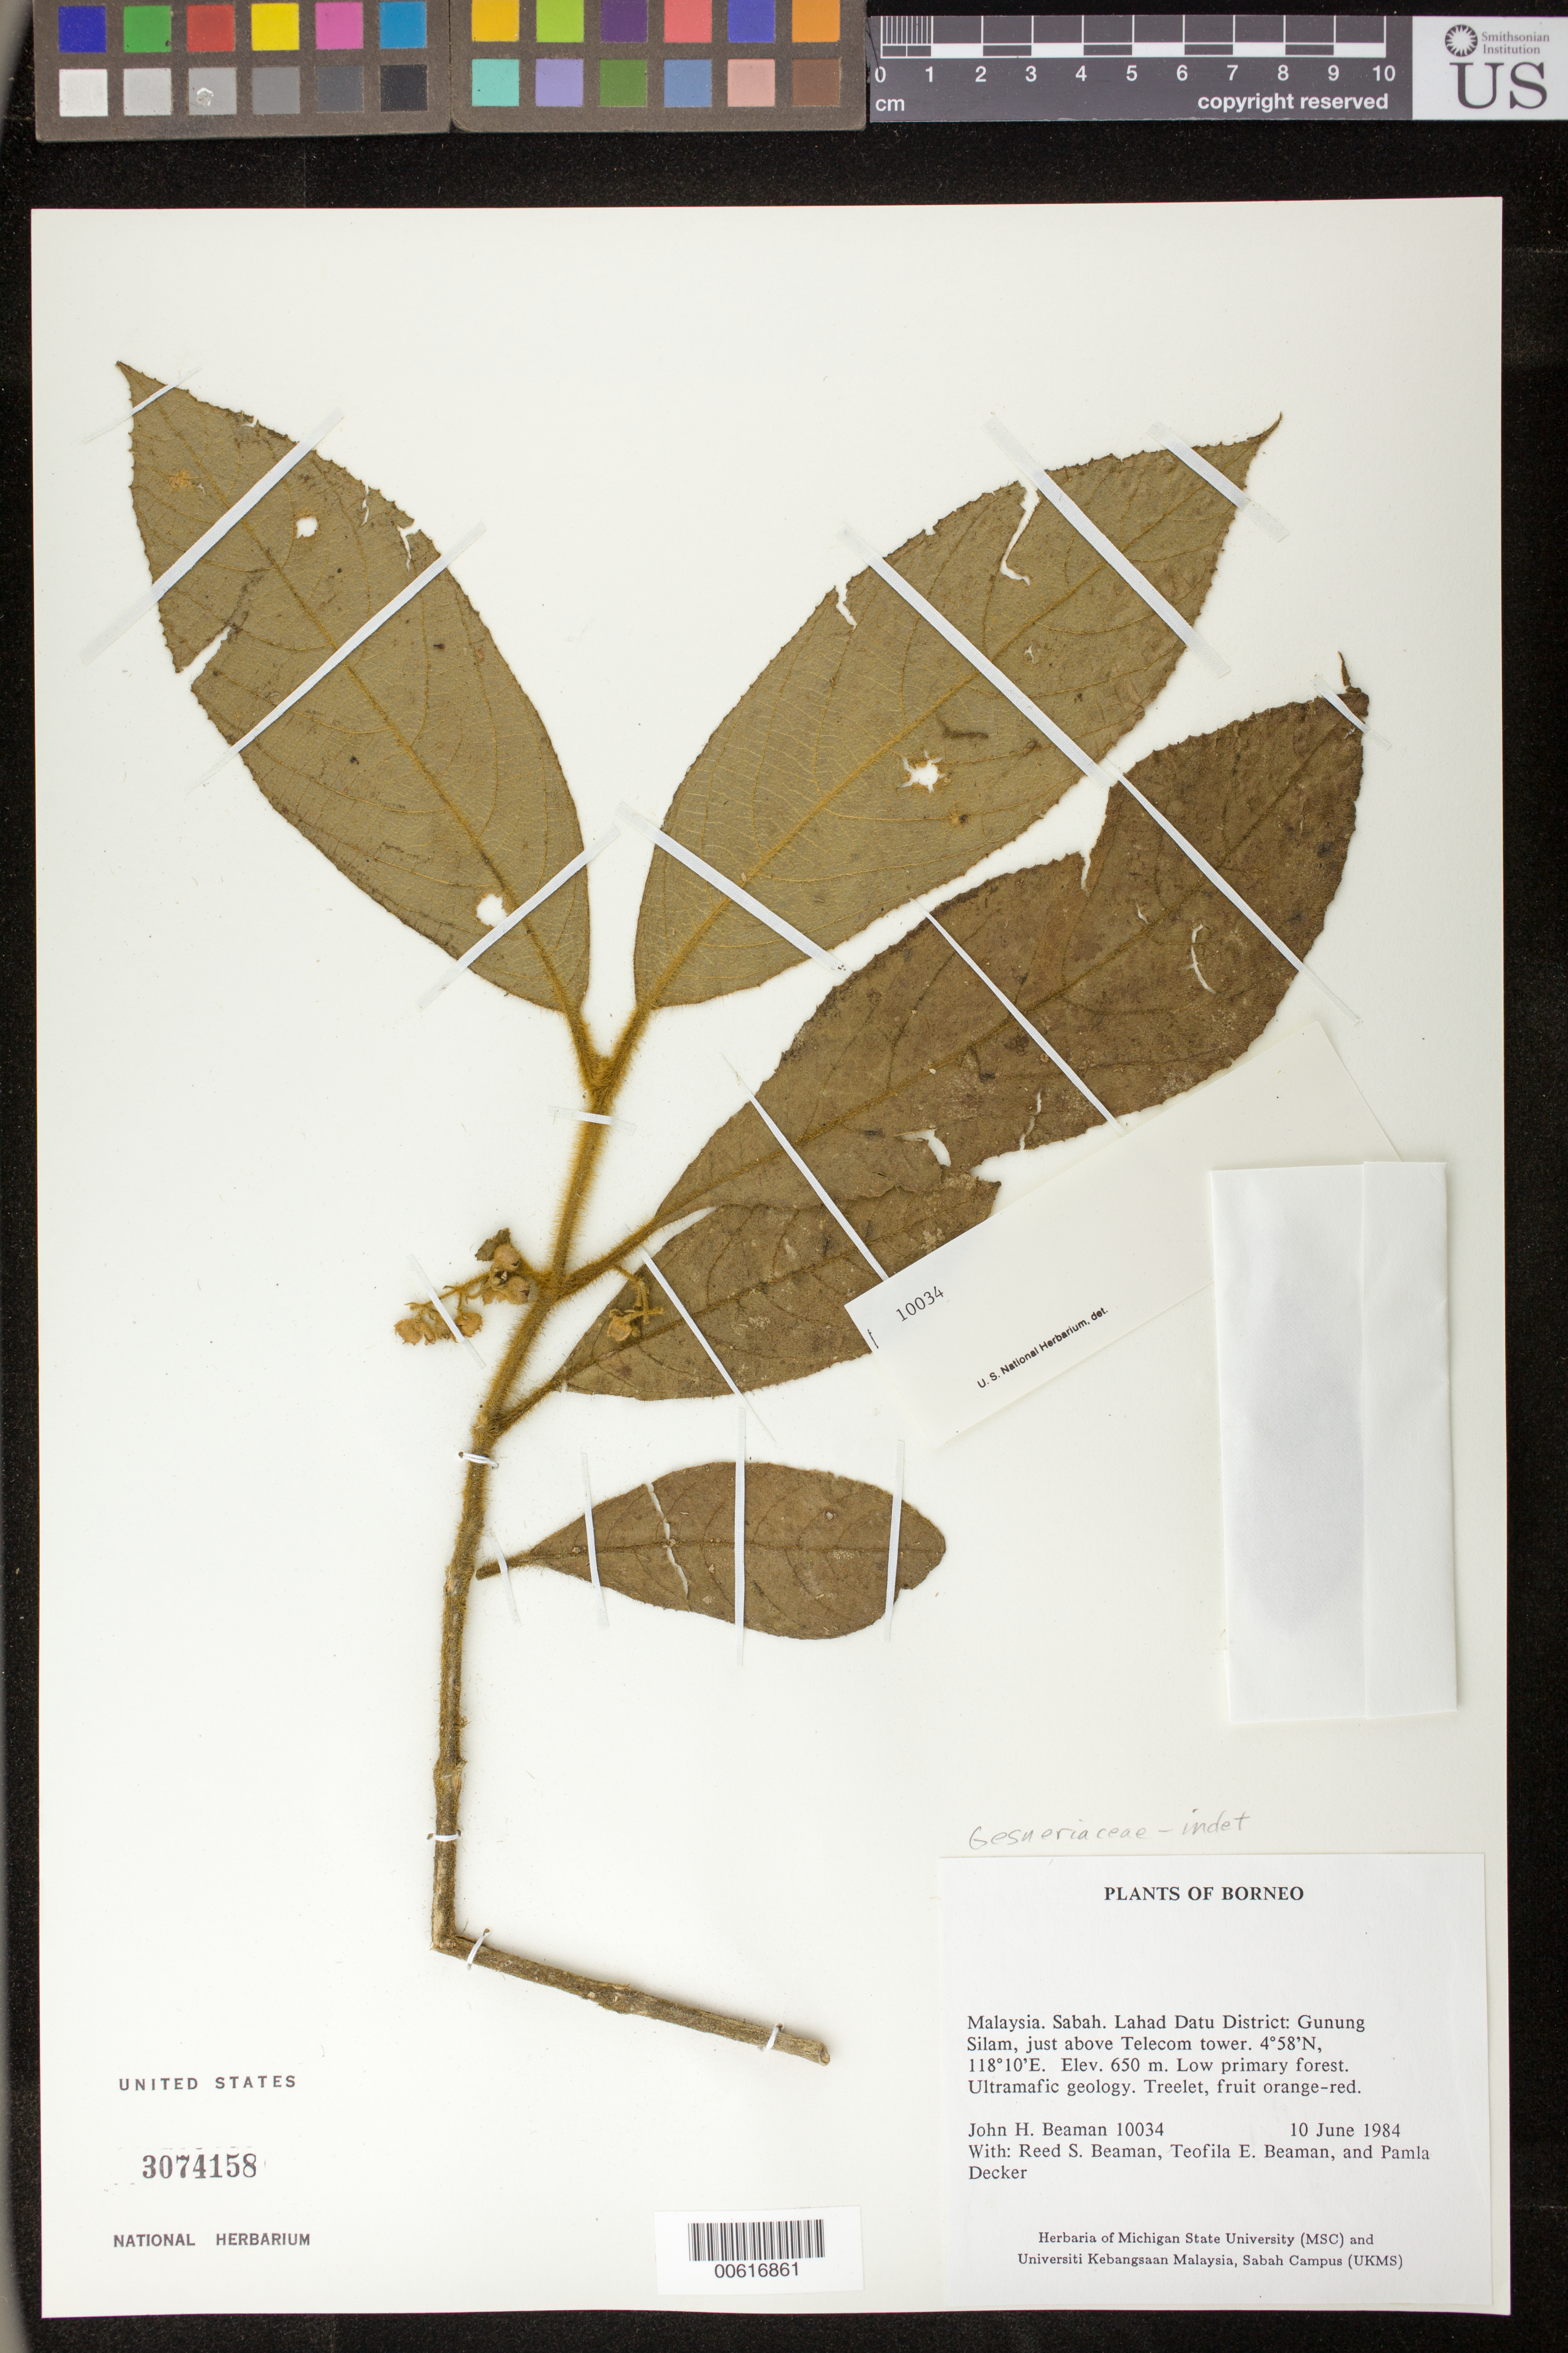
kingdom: Plantae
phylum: Tracheophyta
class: Magnoliopsida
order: Lamiales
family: Gesneriaceae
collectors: J. H. Beaman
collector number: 10034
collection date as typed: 10 Jun 1984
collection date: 1984-06-10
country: Malaysia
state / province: Sabah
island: Borneo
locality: Lahad datu, Gunung silam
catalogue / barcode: US 3074158